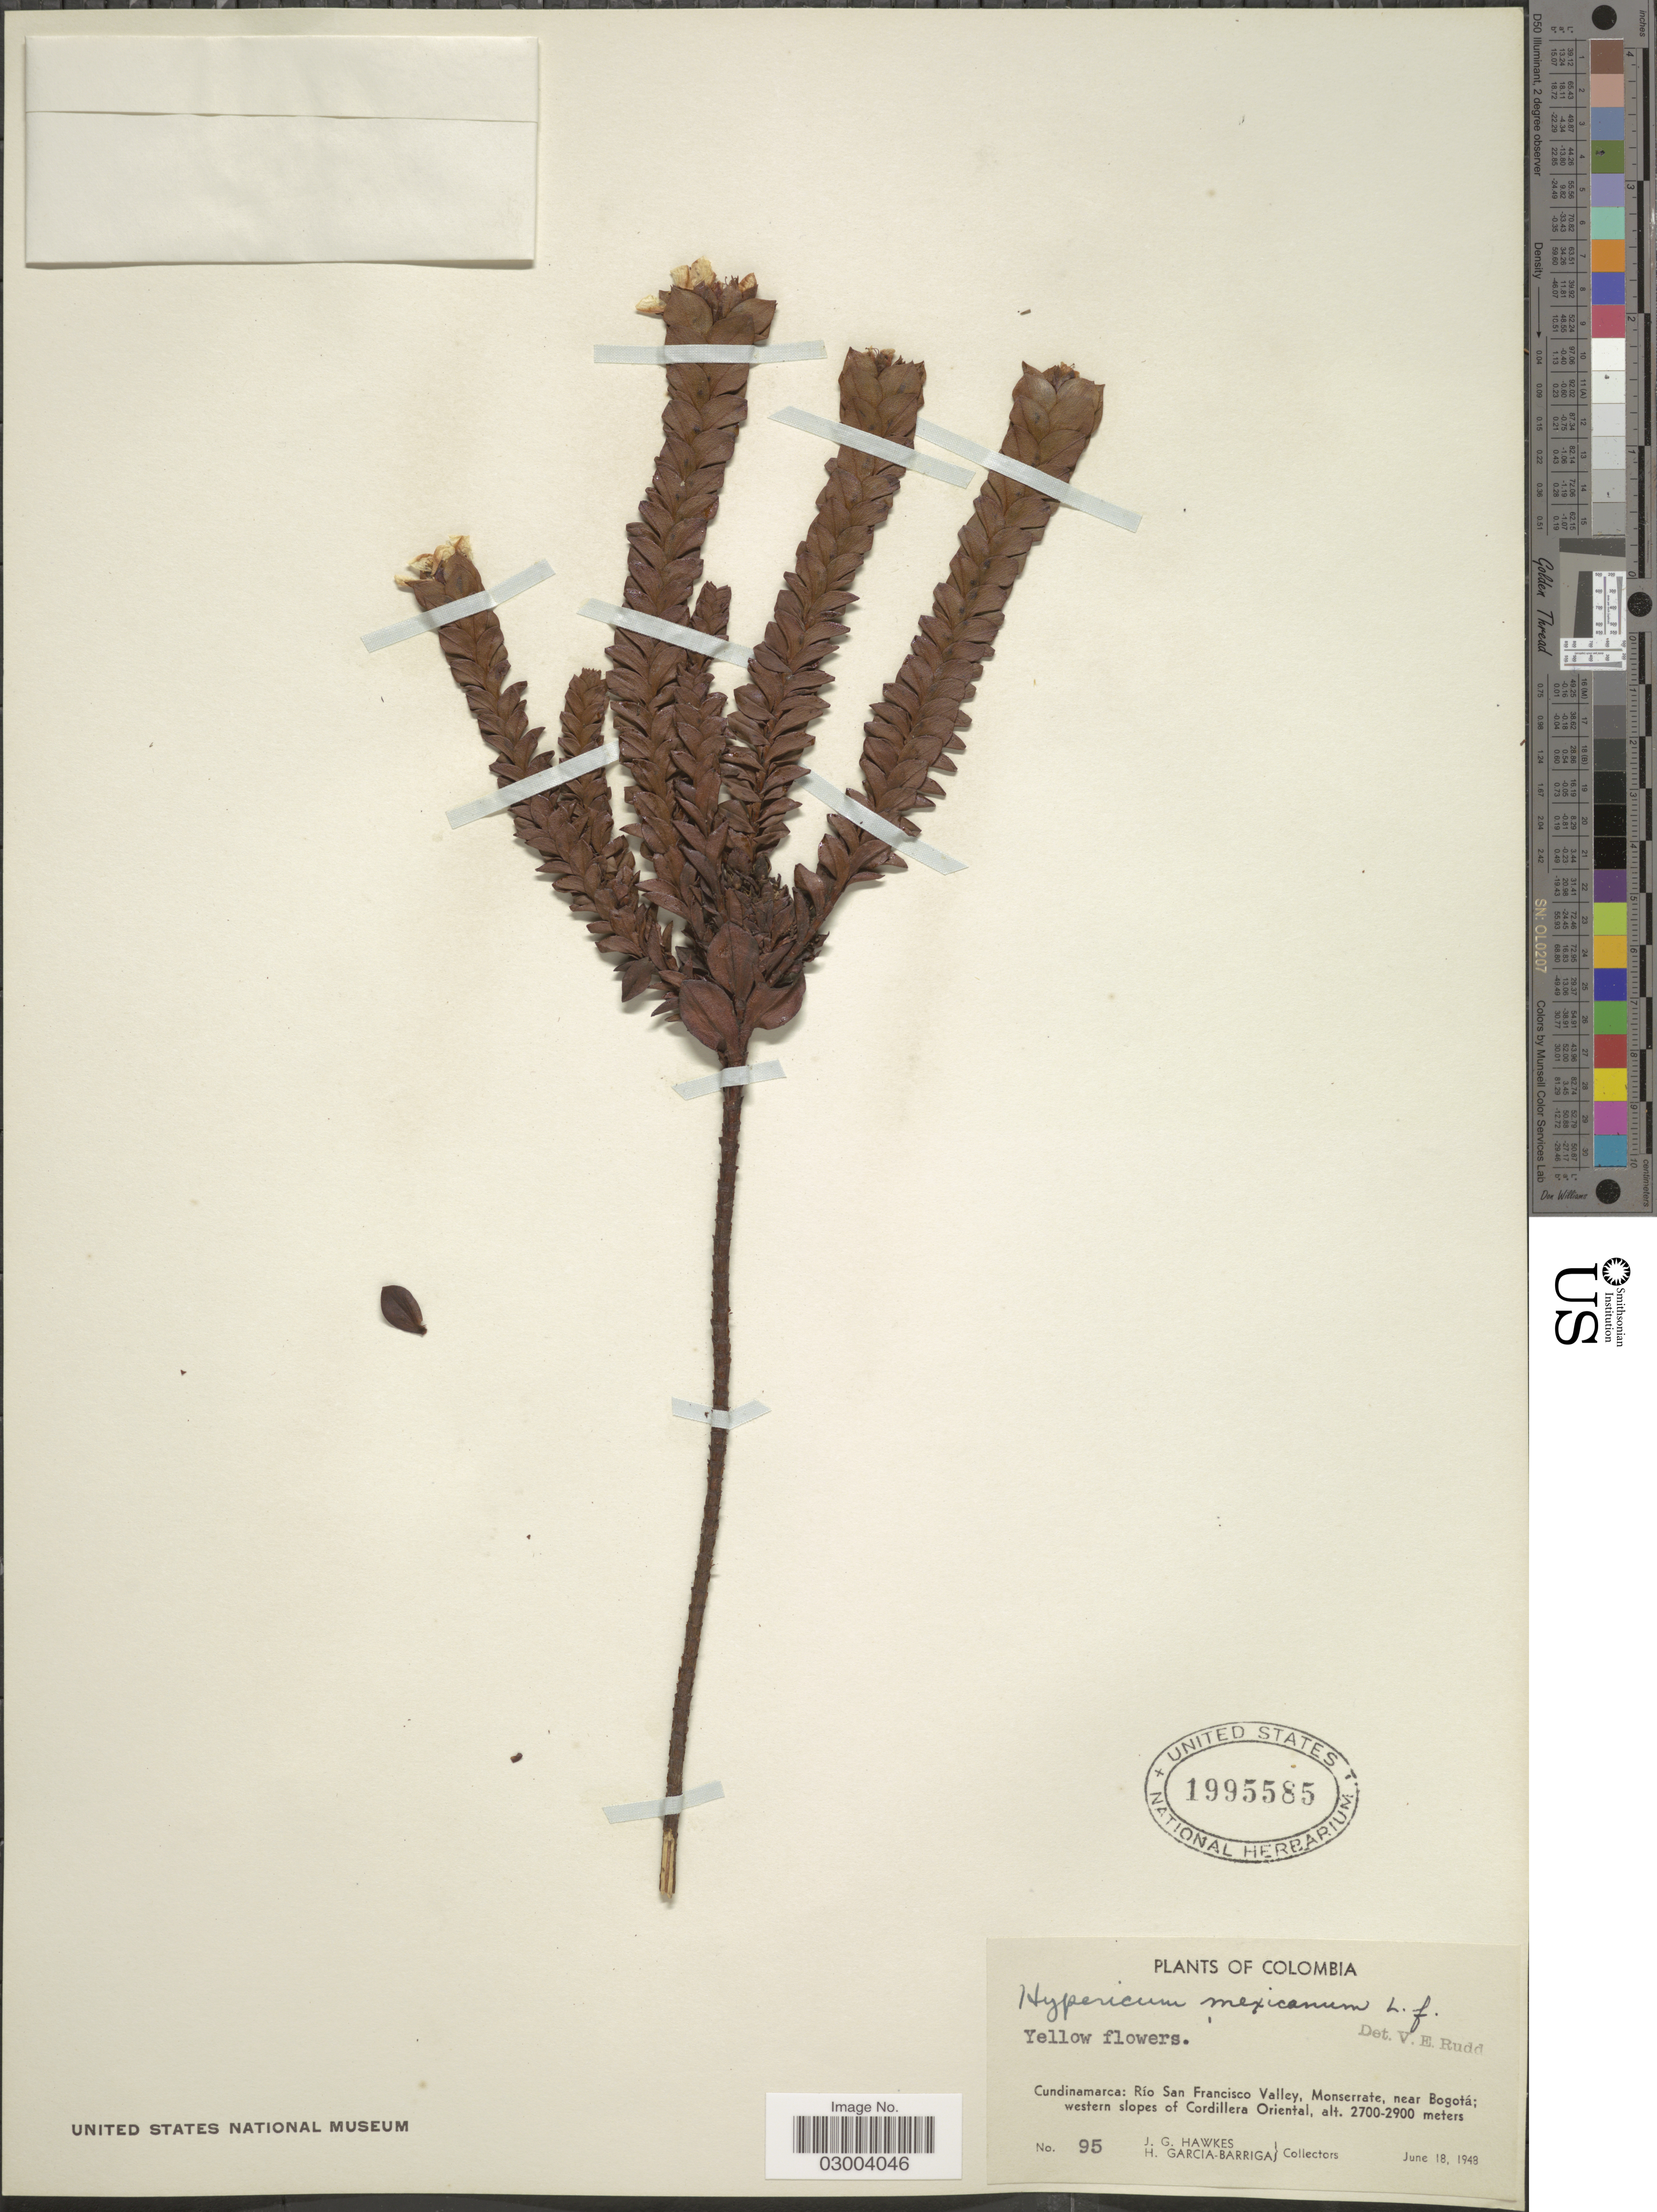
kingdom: Plantae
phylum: Tracheophyta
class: Magnoliopsida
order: Malpighiales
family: Hypericaceae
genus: Hypericum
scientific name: Hypericum mexicanum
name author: L.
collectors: J. Hawkes & H. García Barriga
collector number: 95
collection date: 1948-06-18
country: Colombia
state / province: Cundinamarca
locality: Río San Francisco Valley, Monserrate, near Bogotá, western slopes of Cordillera Oriental.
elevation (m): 2700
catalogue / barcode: US 1995585